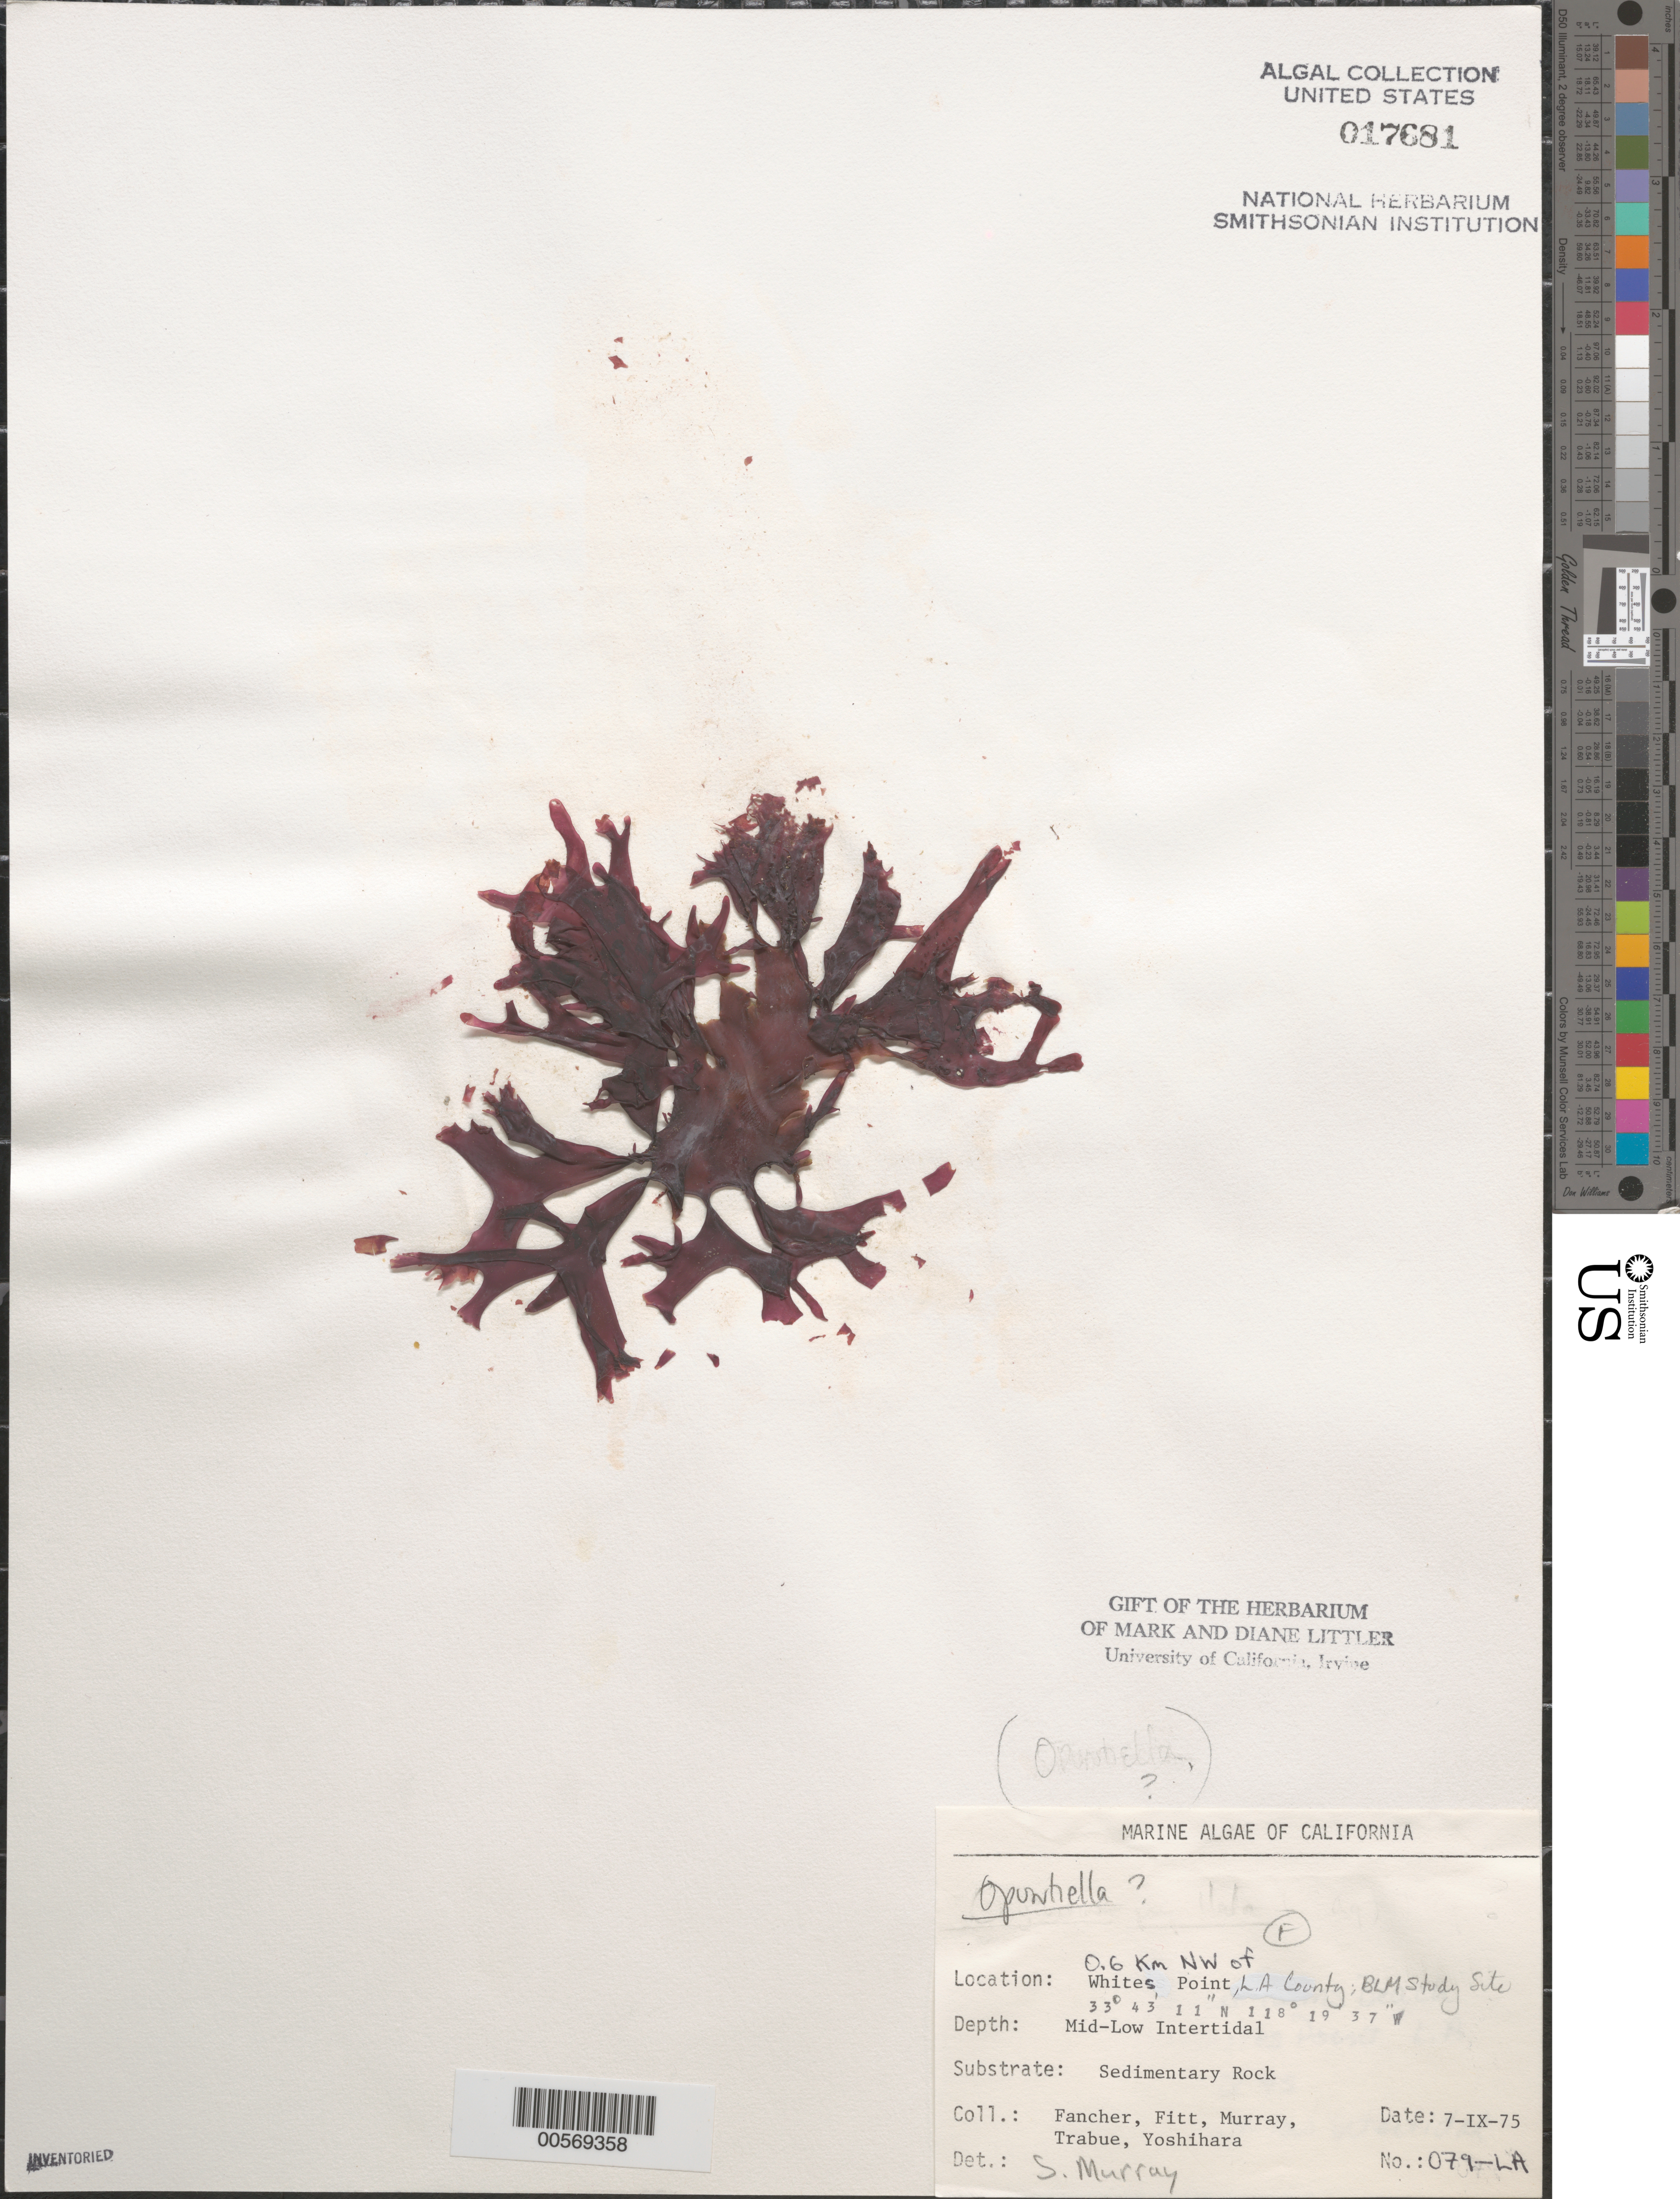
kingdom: Plantae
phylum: Rhodophyta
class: Florideophyceae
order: Gigartinales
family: Furcellariaceae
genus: Opuntiella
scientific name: Opuntiella sp.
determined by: Murray, S. N.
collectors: J. Fancher, W. Fitt, S. N. Murray, P. J. Trabue & K. Yoshihara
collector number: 079-la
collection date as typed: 07 Sep 1975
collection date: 1975-09-07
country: United States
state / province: California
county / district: Los Angeles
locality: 0.6 km northwest of Whites Point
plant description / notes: BLM-SOCALBIGHT Rocky Intertidal Survey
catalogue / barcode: US 17681